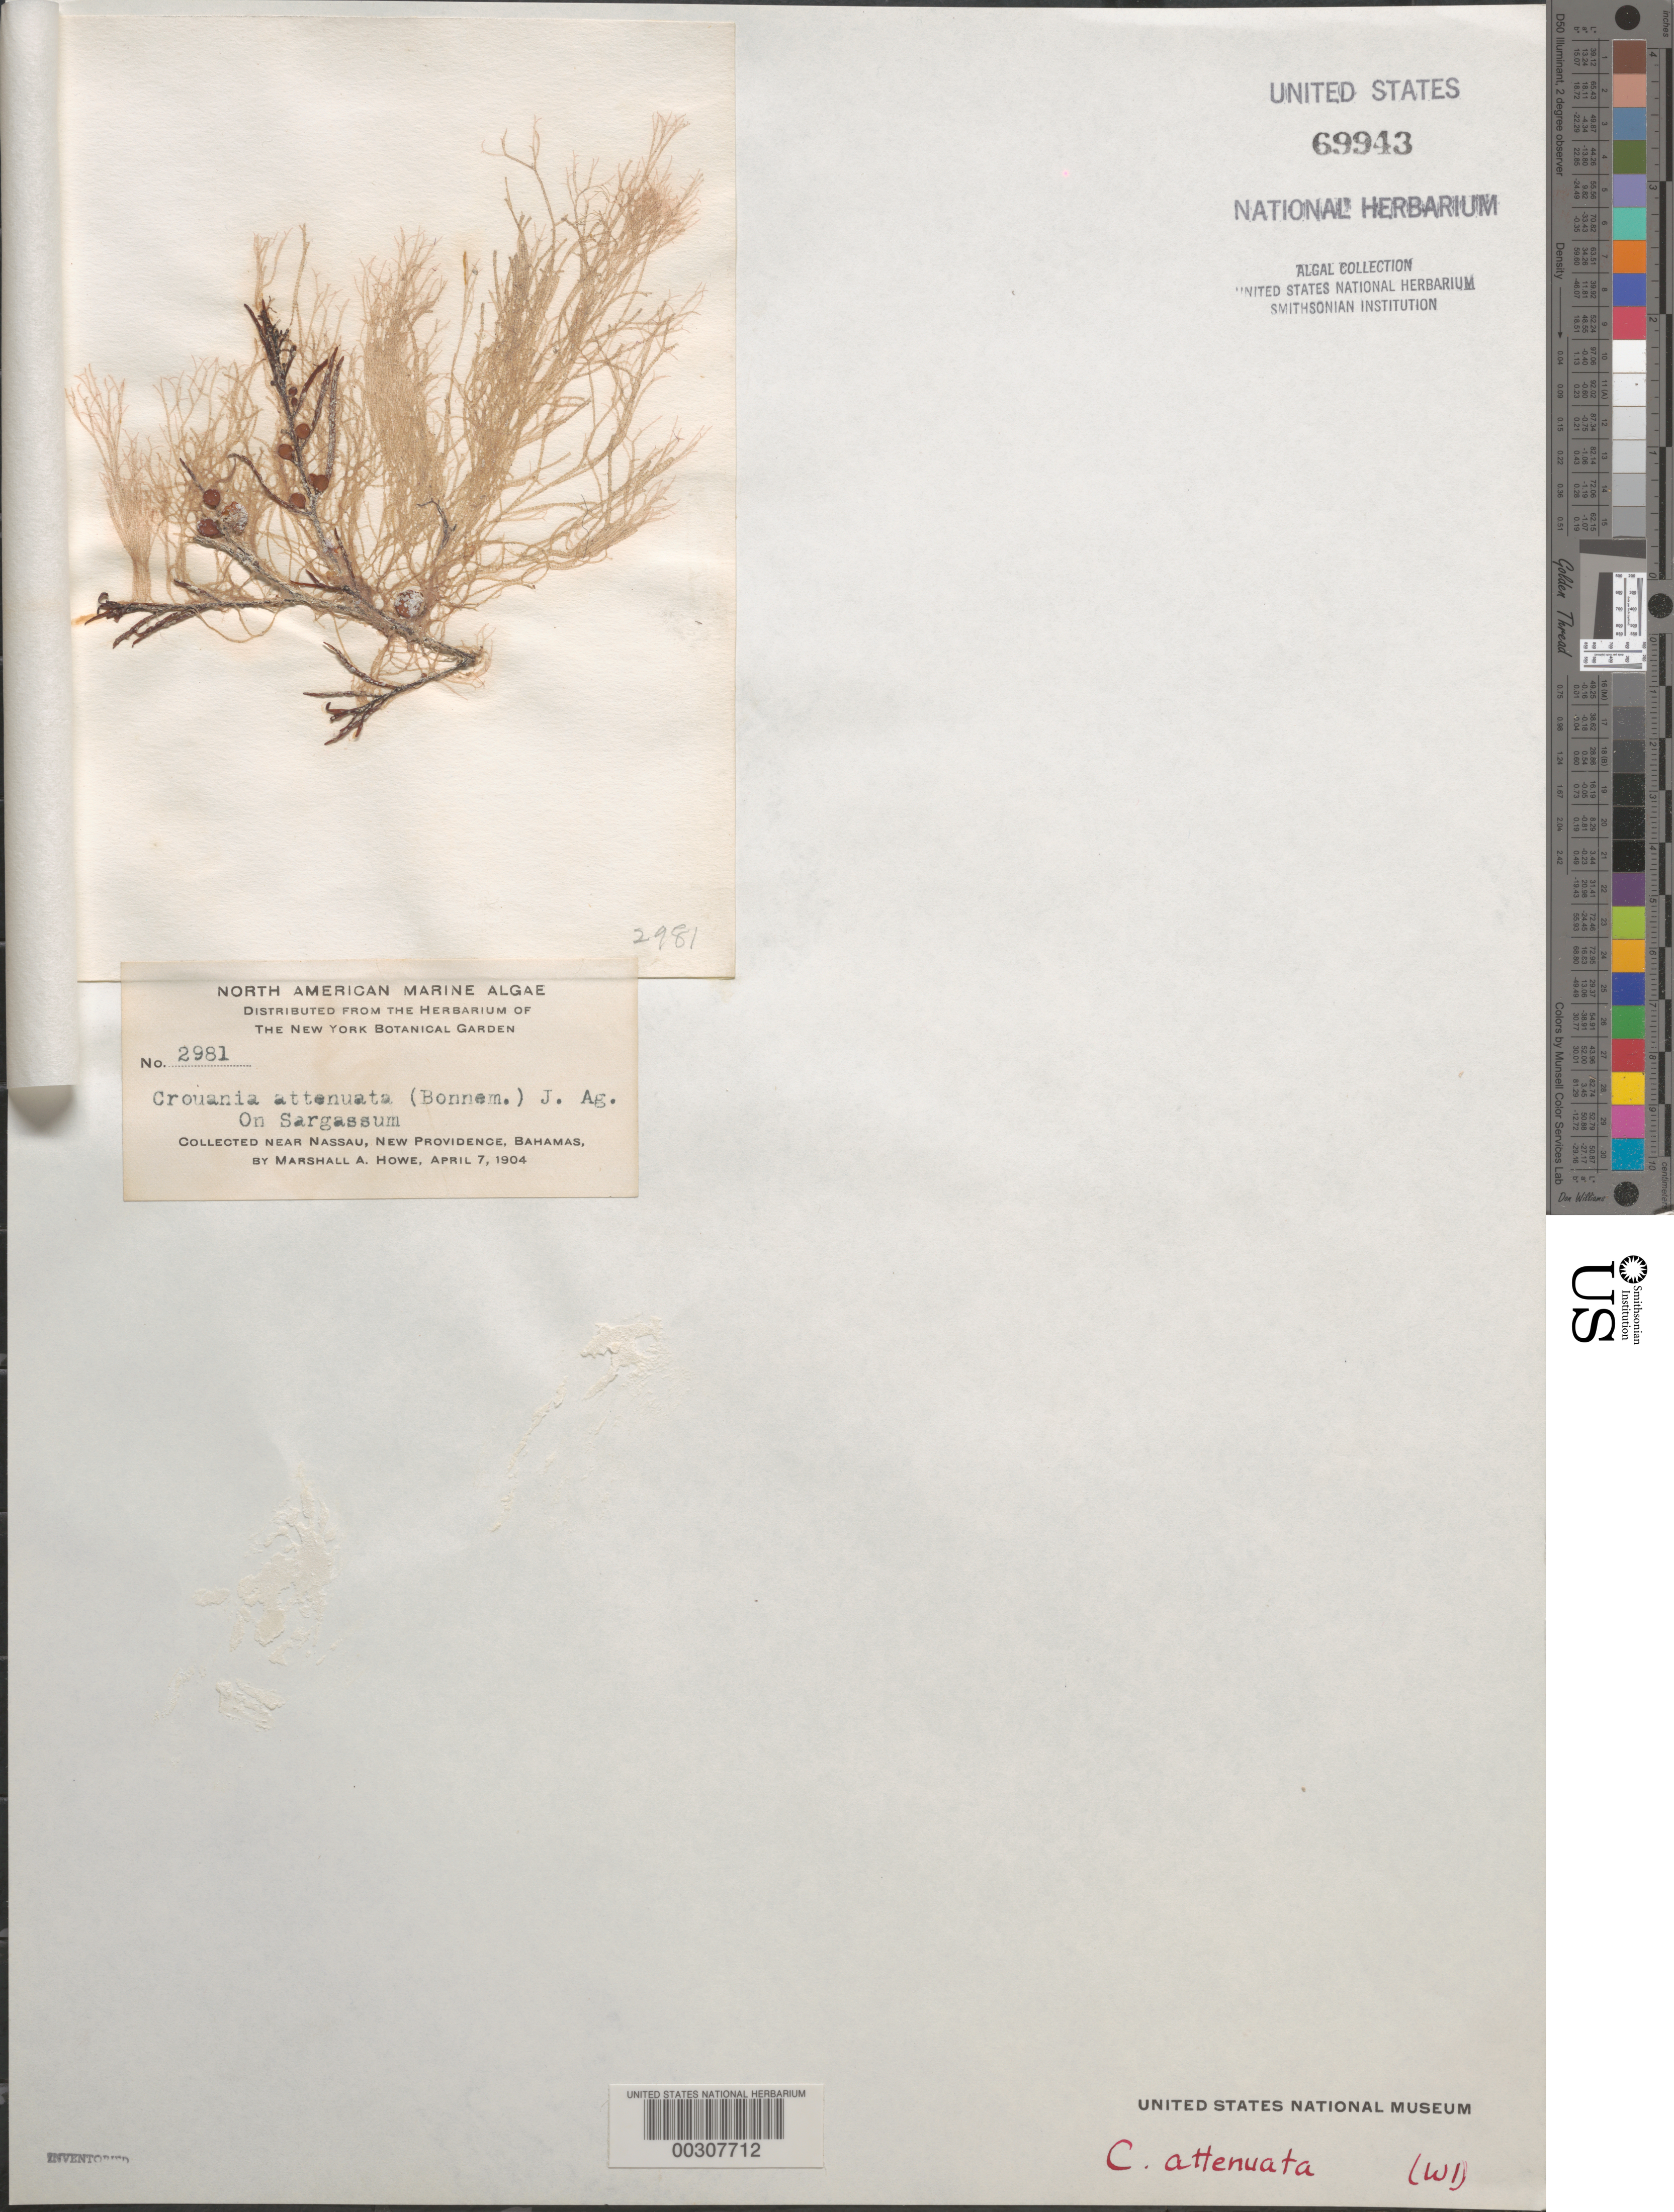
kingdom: Plantae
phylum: Rhodophyta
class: Florideophyceae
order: Ceramiales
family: Callithamniaceae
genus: Crouania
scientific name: Crouania attenuata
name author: (C. Agardh) J. Agardh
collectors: M. A. Howe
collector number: MAH 2981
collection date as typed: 07 Apr 1904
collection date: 1904-04-07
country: Bahamas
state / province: New Providence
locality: Near nassau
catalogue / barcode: US 69943